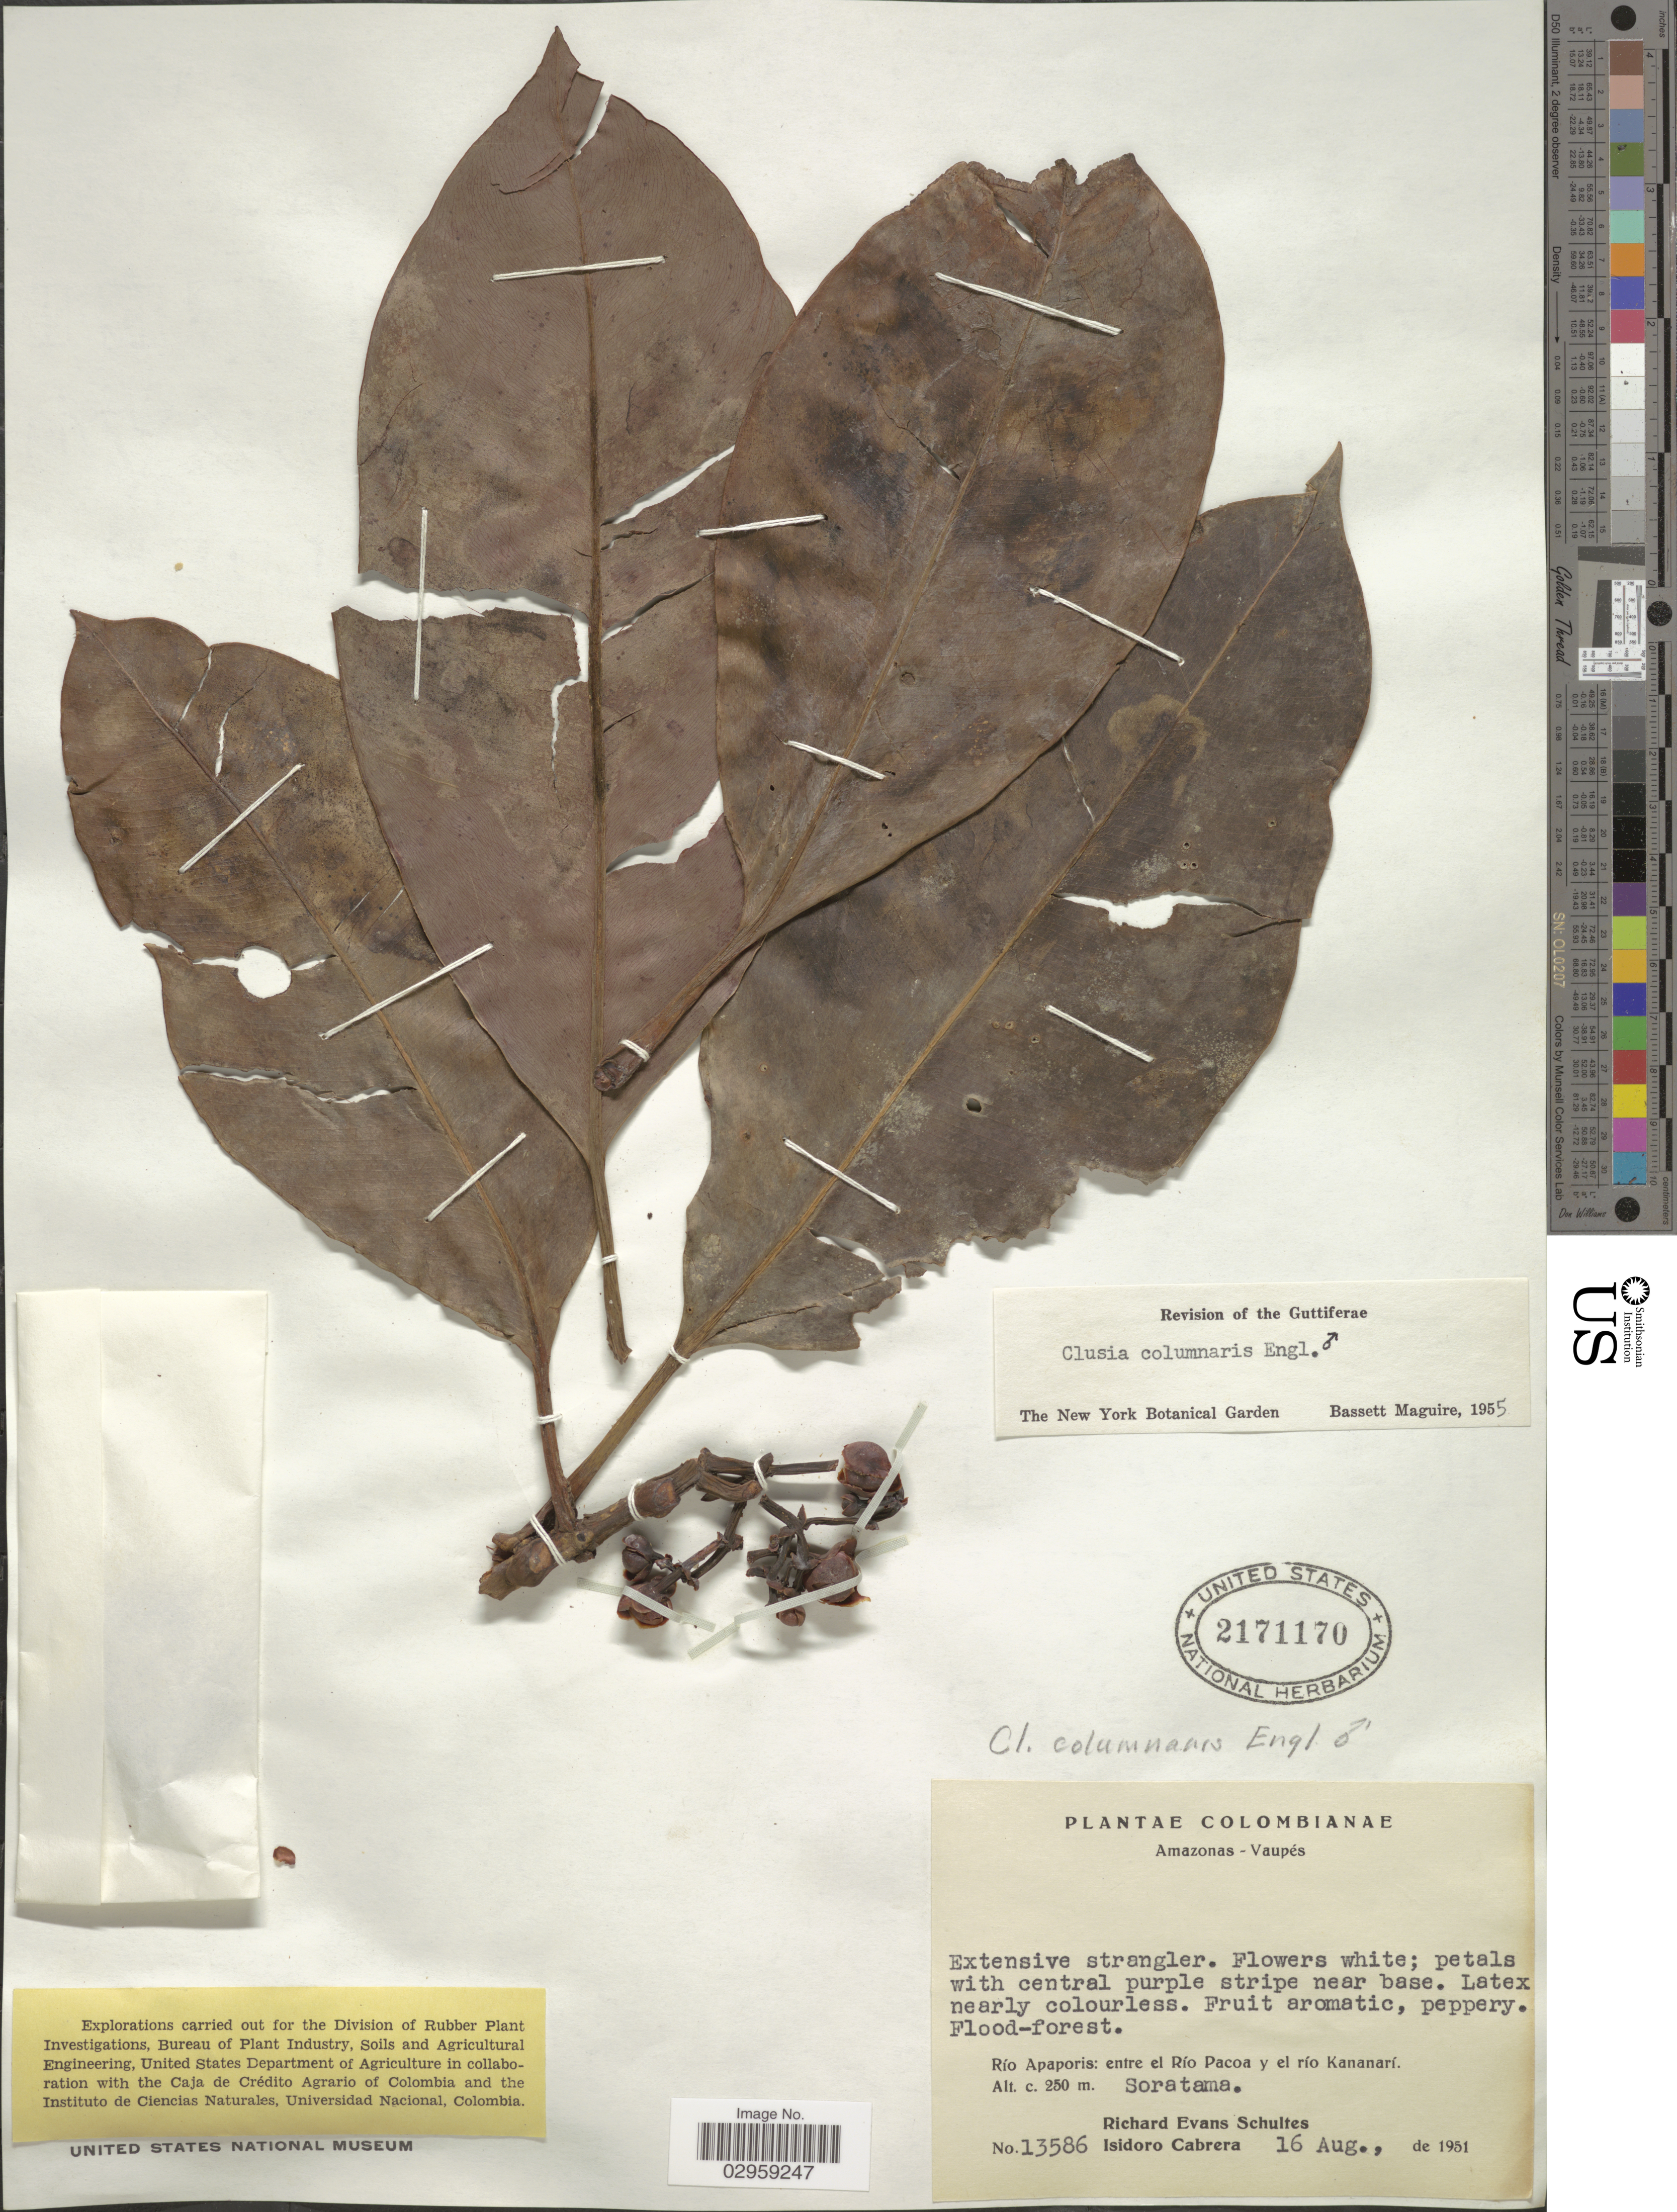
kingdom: Plantae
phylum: Tracheophyta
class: Magnoliopsida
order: Malpighiales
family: Clusiaceae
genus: Clusia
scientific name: Clusia columnaris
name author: Engl.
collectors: R. E. Schultes & I. Cabrera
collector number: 13586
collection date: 1951-08-16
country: Colombia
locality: Amazonas-Vaupés. Río Apaporis: entre el Río Pacoa y el río Kananarí. Soratama.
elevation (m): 250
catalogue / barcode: US 2171170